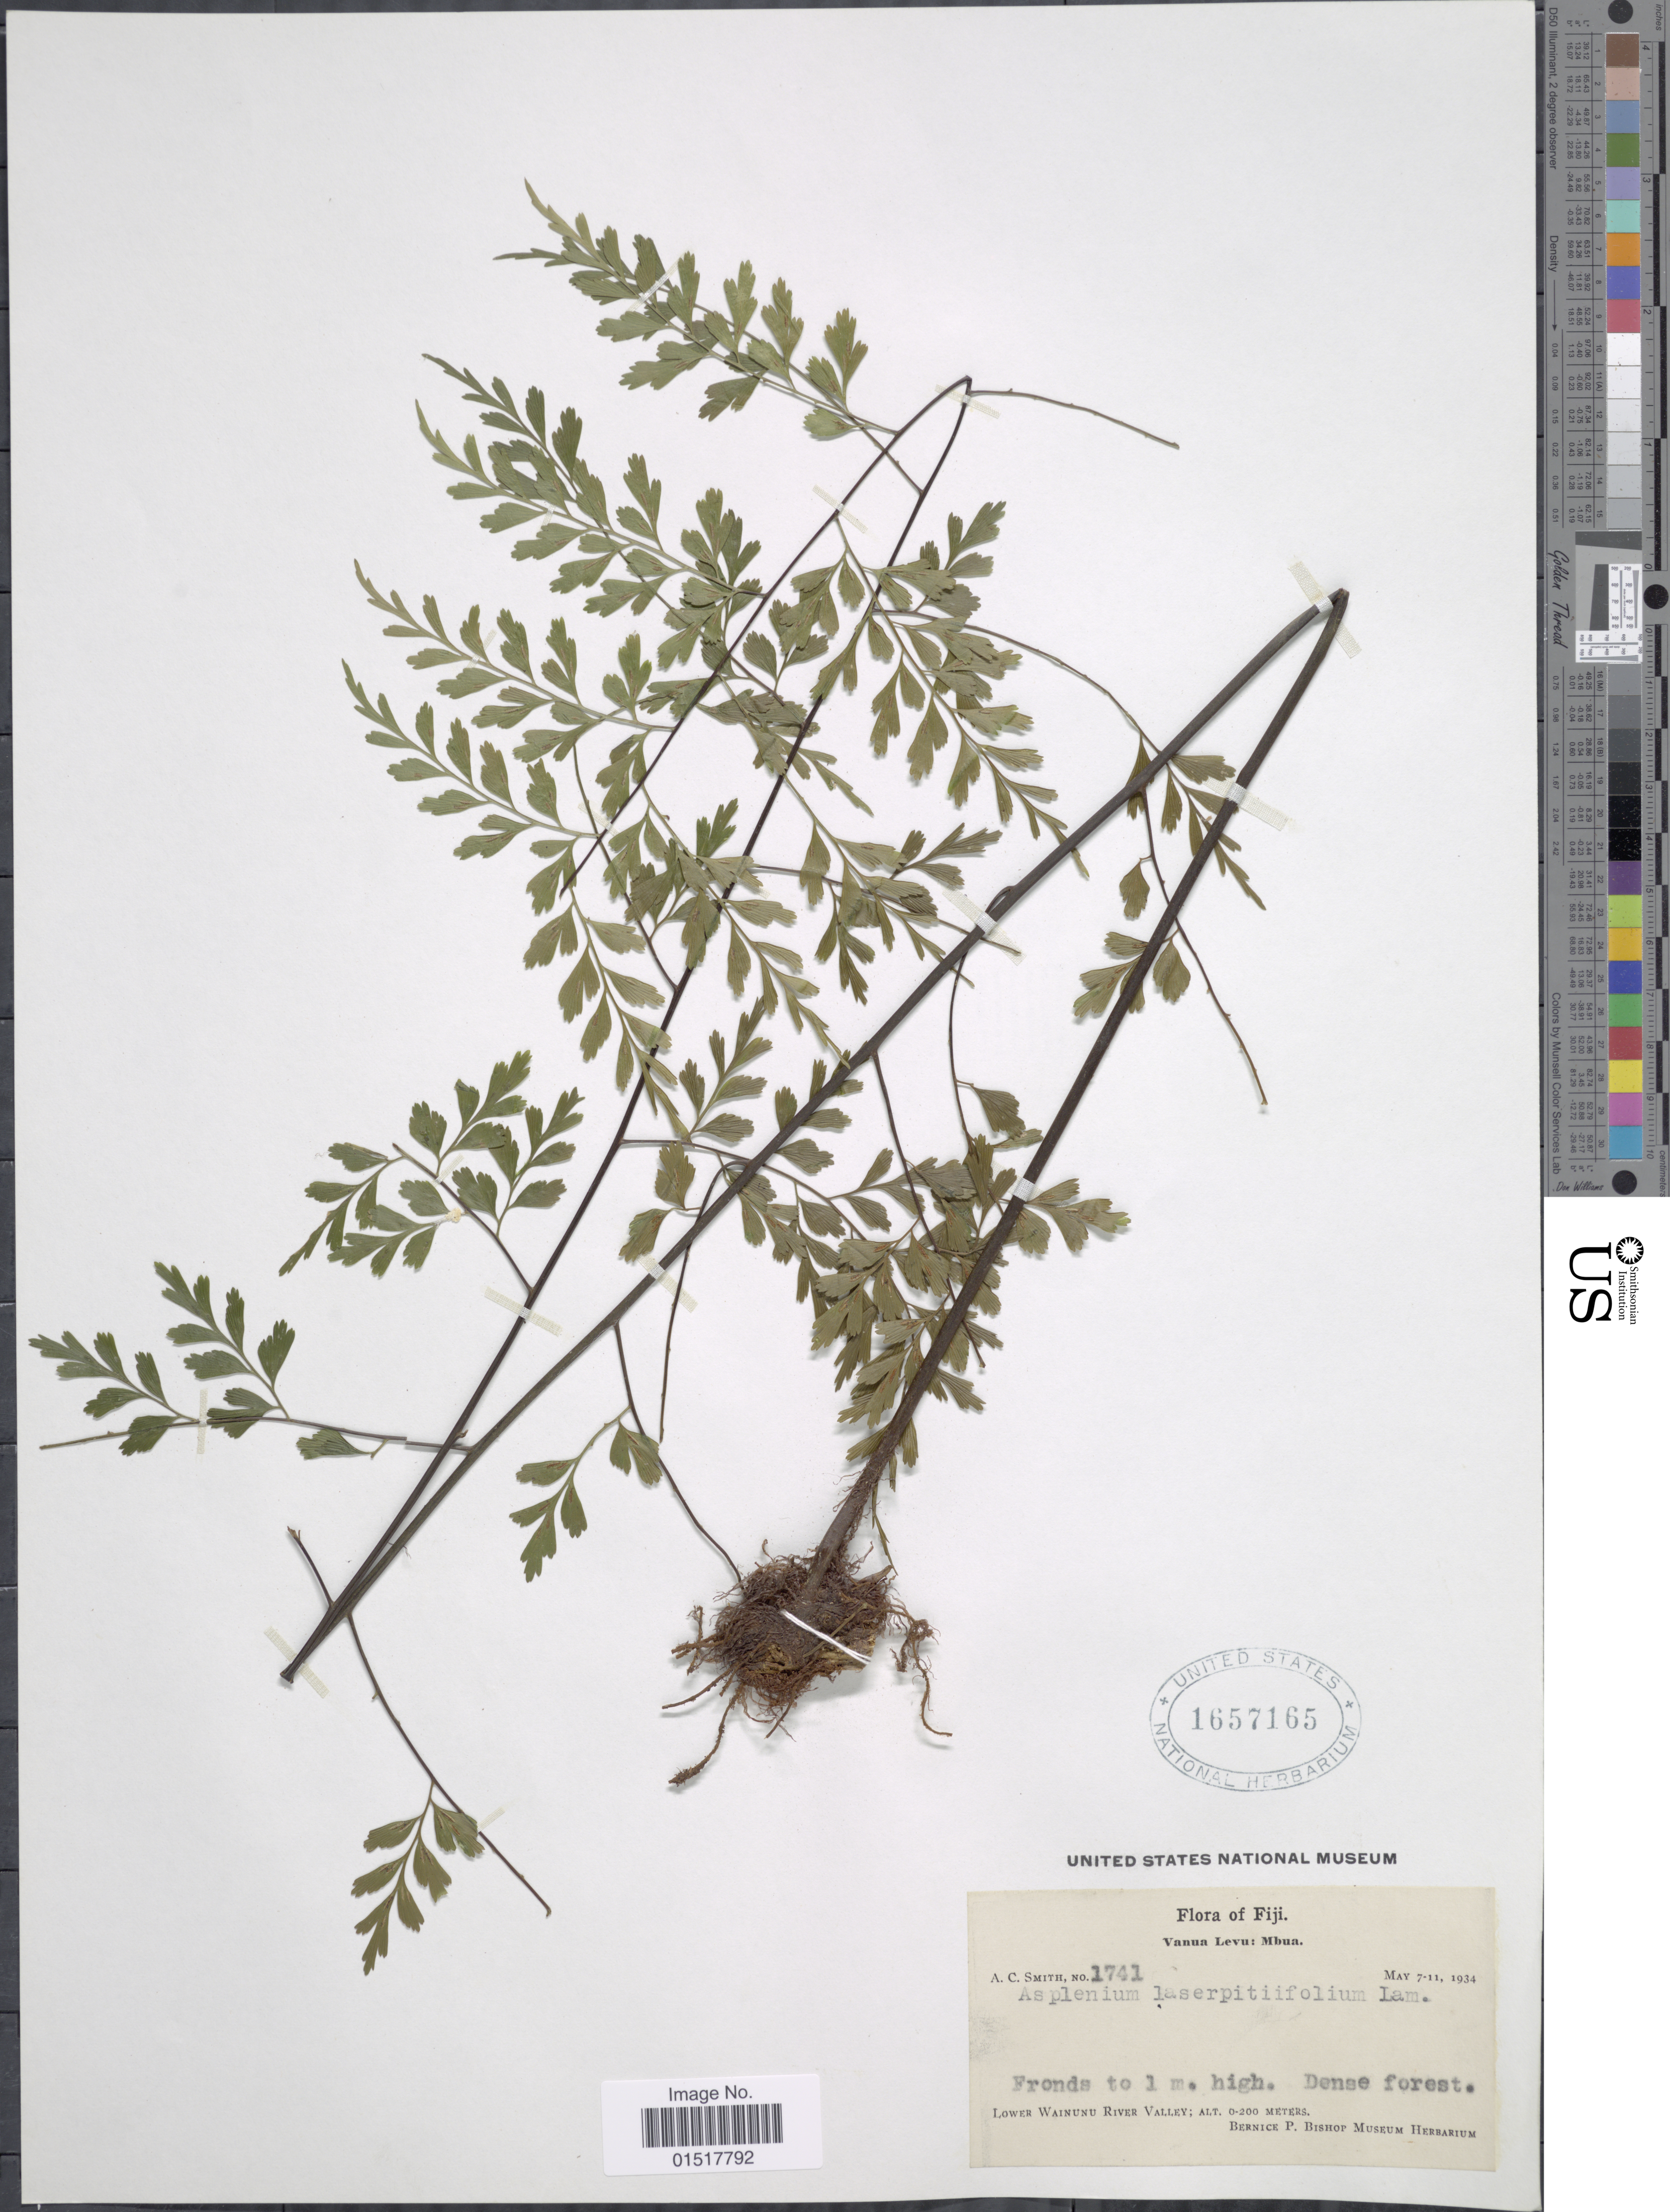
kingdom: Plantae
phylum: Tracheophyta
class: Polypodiopsida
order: Polypodiales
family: Aspleniaceae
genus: Asplenium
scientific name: Asplenium laserpitiifolium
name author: Lam.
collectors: A. C. Smith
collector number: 1741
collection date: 1934-05-07/1934-05-11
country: Fiji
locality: Vanua Levu: Mbua. Lower Wainunu River Valley.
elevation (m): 0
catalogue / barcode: US 1657165